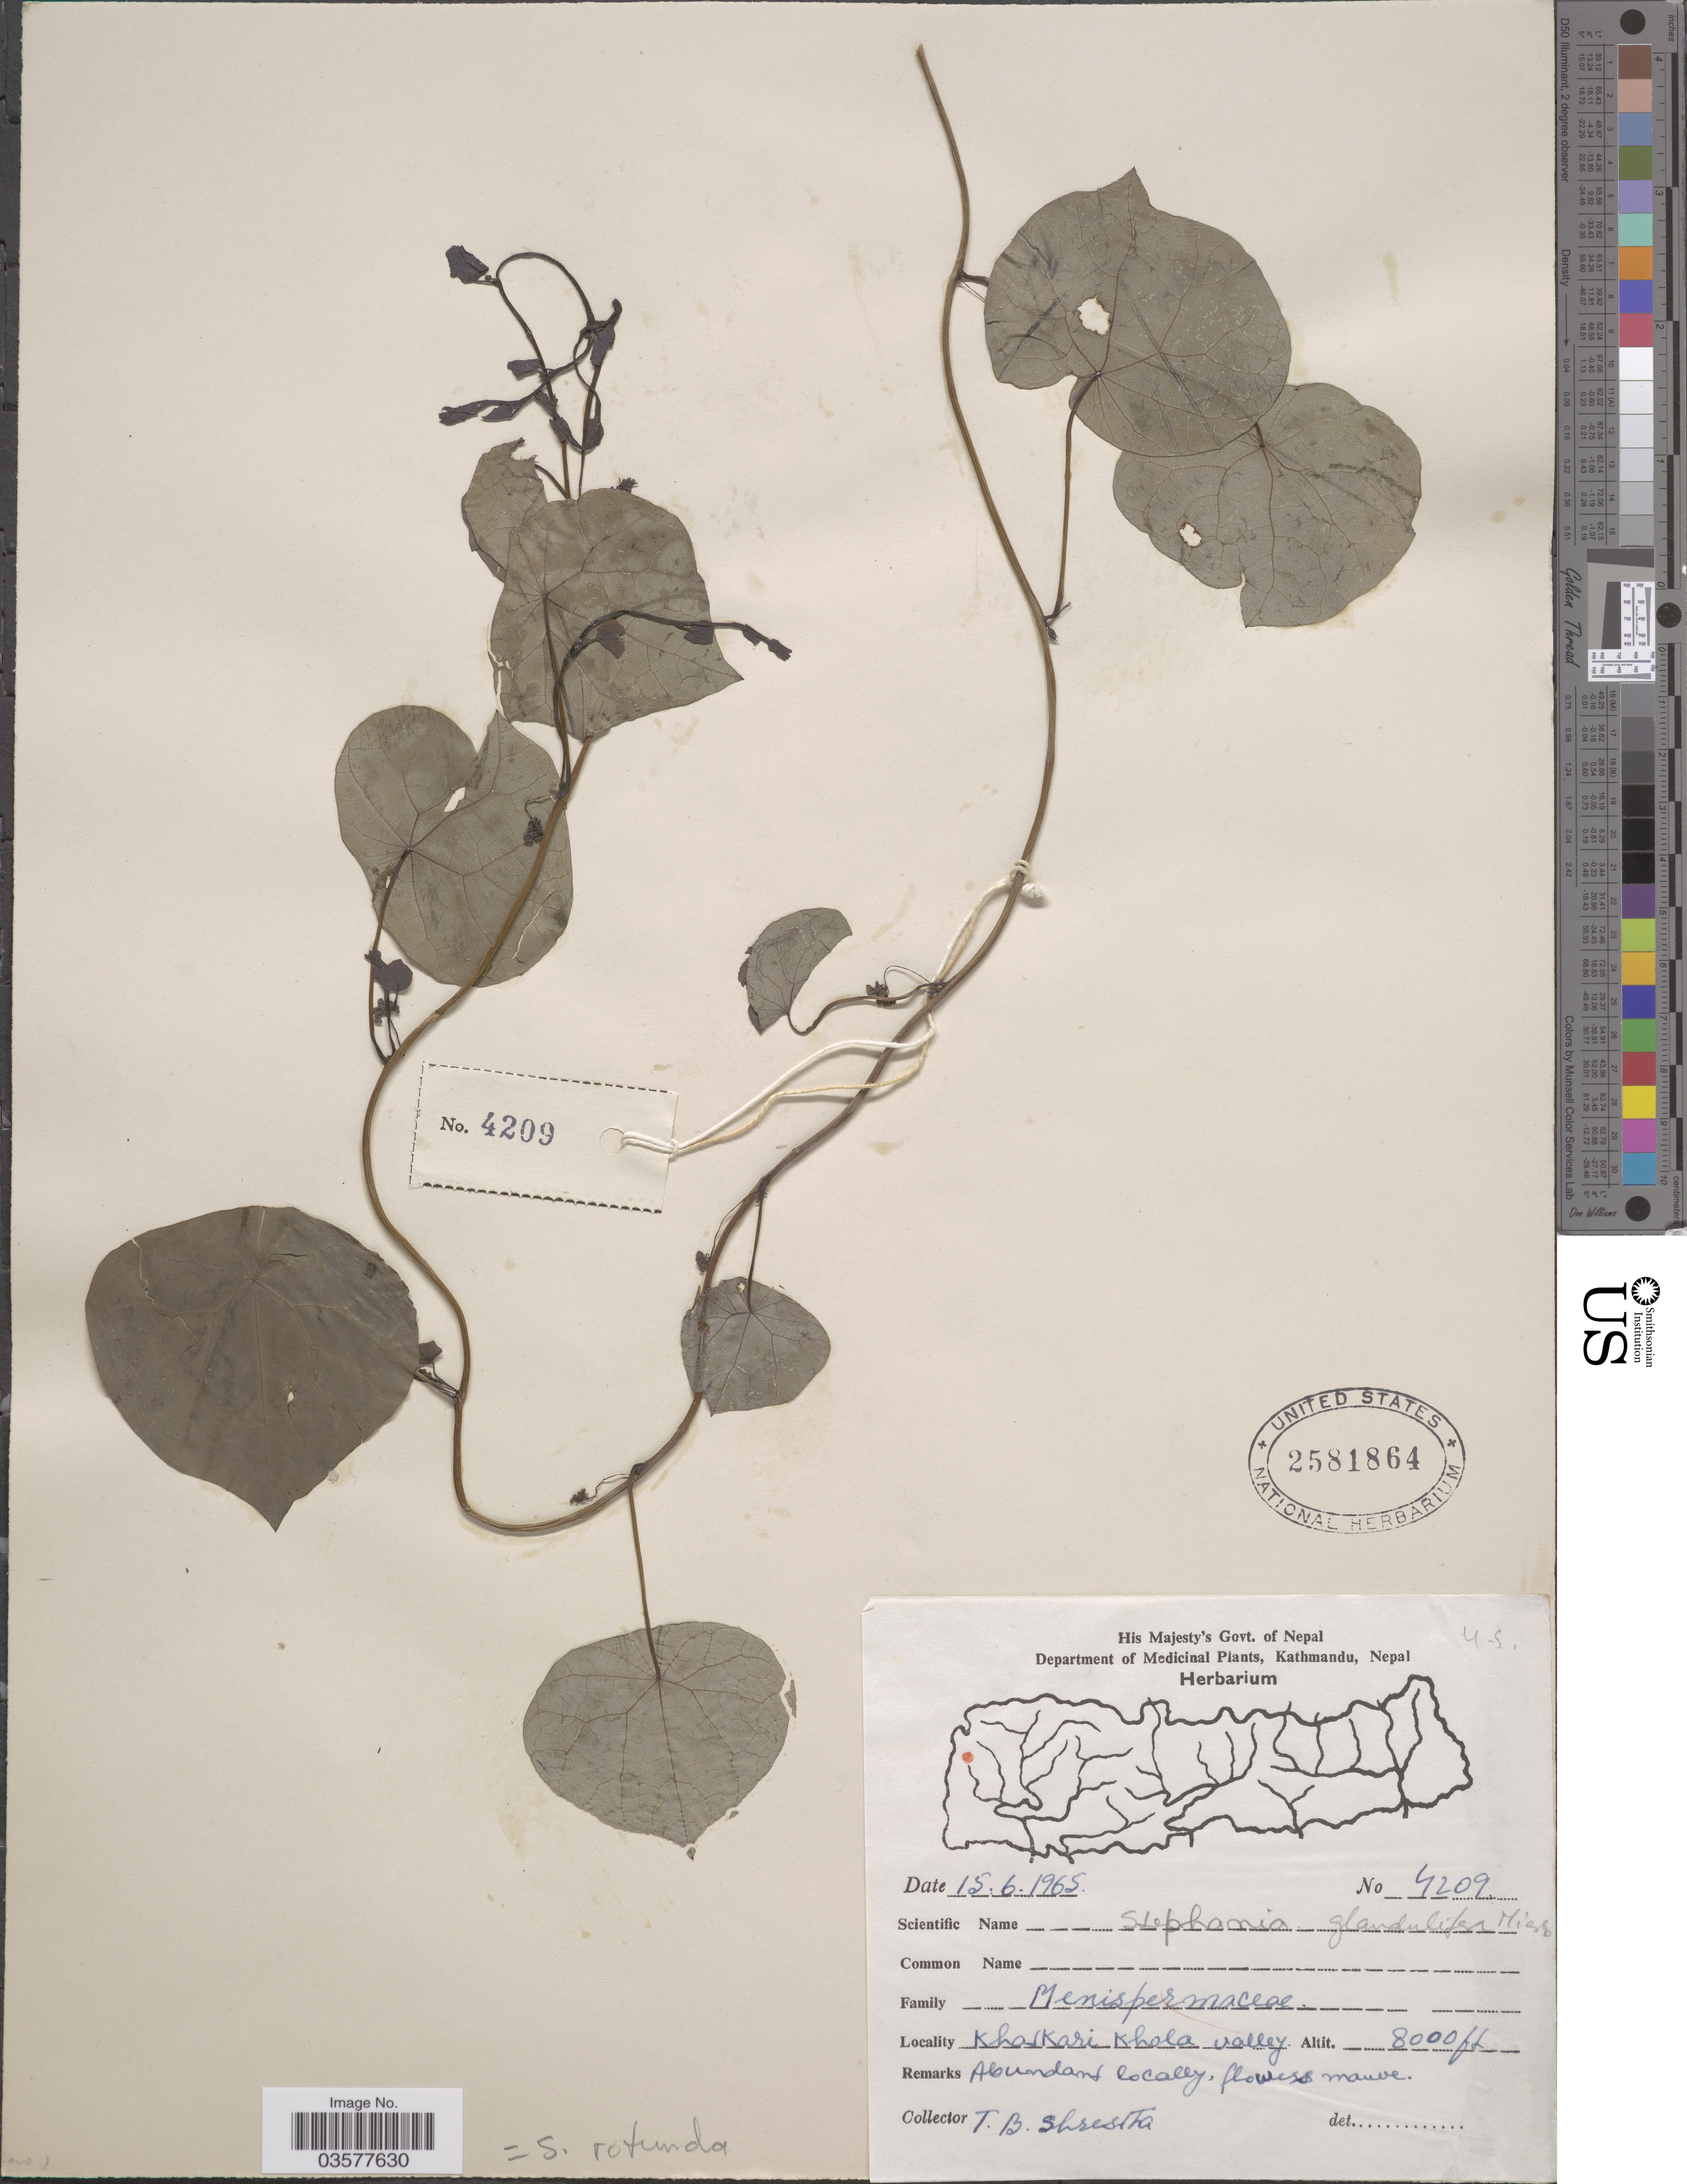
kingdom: Plantae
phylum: Tracheophyta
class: Magnoliopsida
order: Ranunculales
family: Menispermaceae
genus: Stephania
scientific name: Stephania rotunda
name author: Lour.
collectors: T. B. Shrestha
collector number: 4209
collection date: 1965-06-15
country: Nepal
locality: Khaskari Khola Valley. [interpreted]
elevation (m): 2438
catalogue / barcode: US 2581864